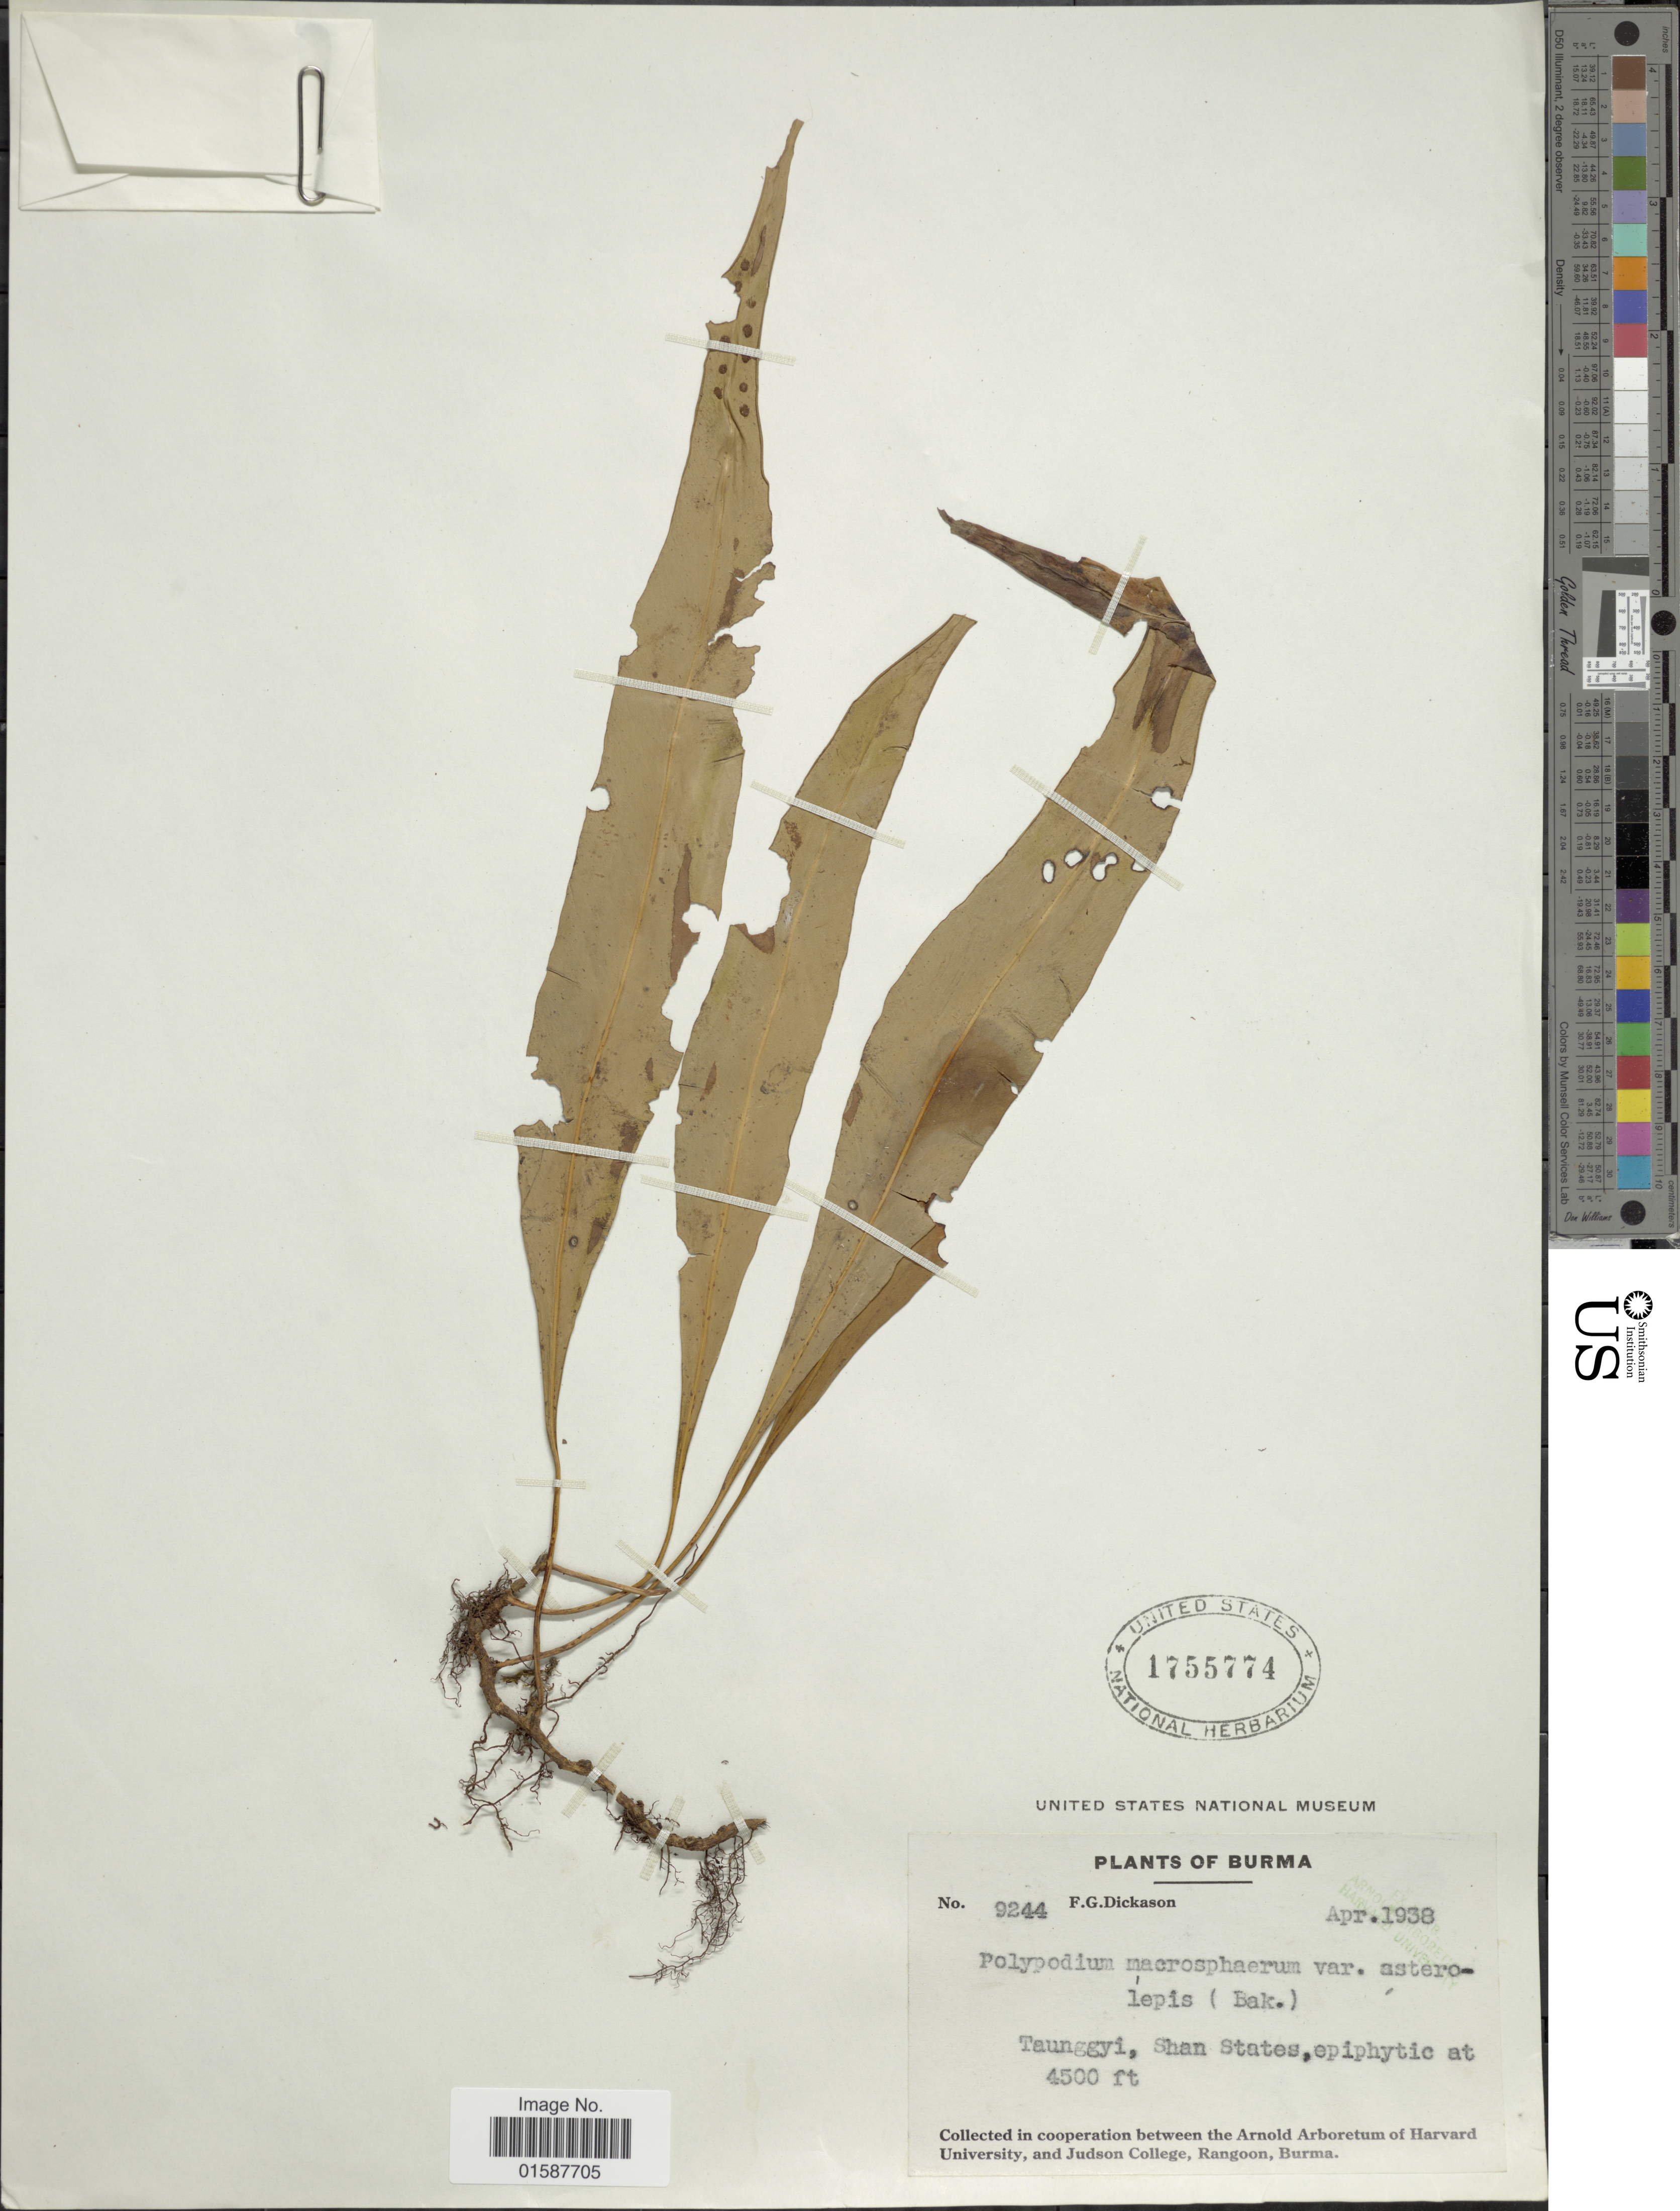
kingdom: Plantae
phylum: Tracheophyta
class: Polypodiopsida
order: Polypodiales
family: Polypodiaceae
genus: Lepisorus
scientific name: Lepisorus macrosphaerus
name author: (Baker) Ching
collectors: F. Dickason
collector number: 9244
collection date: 1938-04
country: Myanmar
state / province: Shan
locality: Burma, Taunggyi, Shan States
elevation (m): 1372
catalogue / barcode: US 1755774